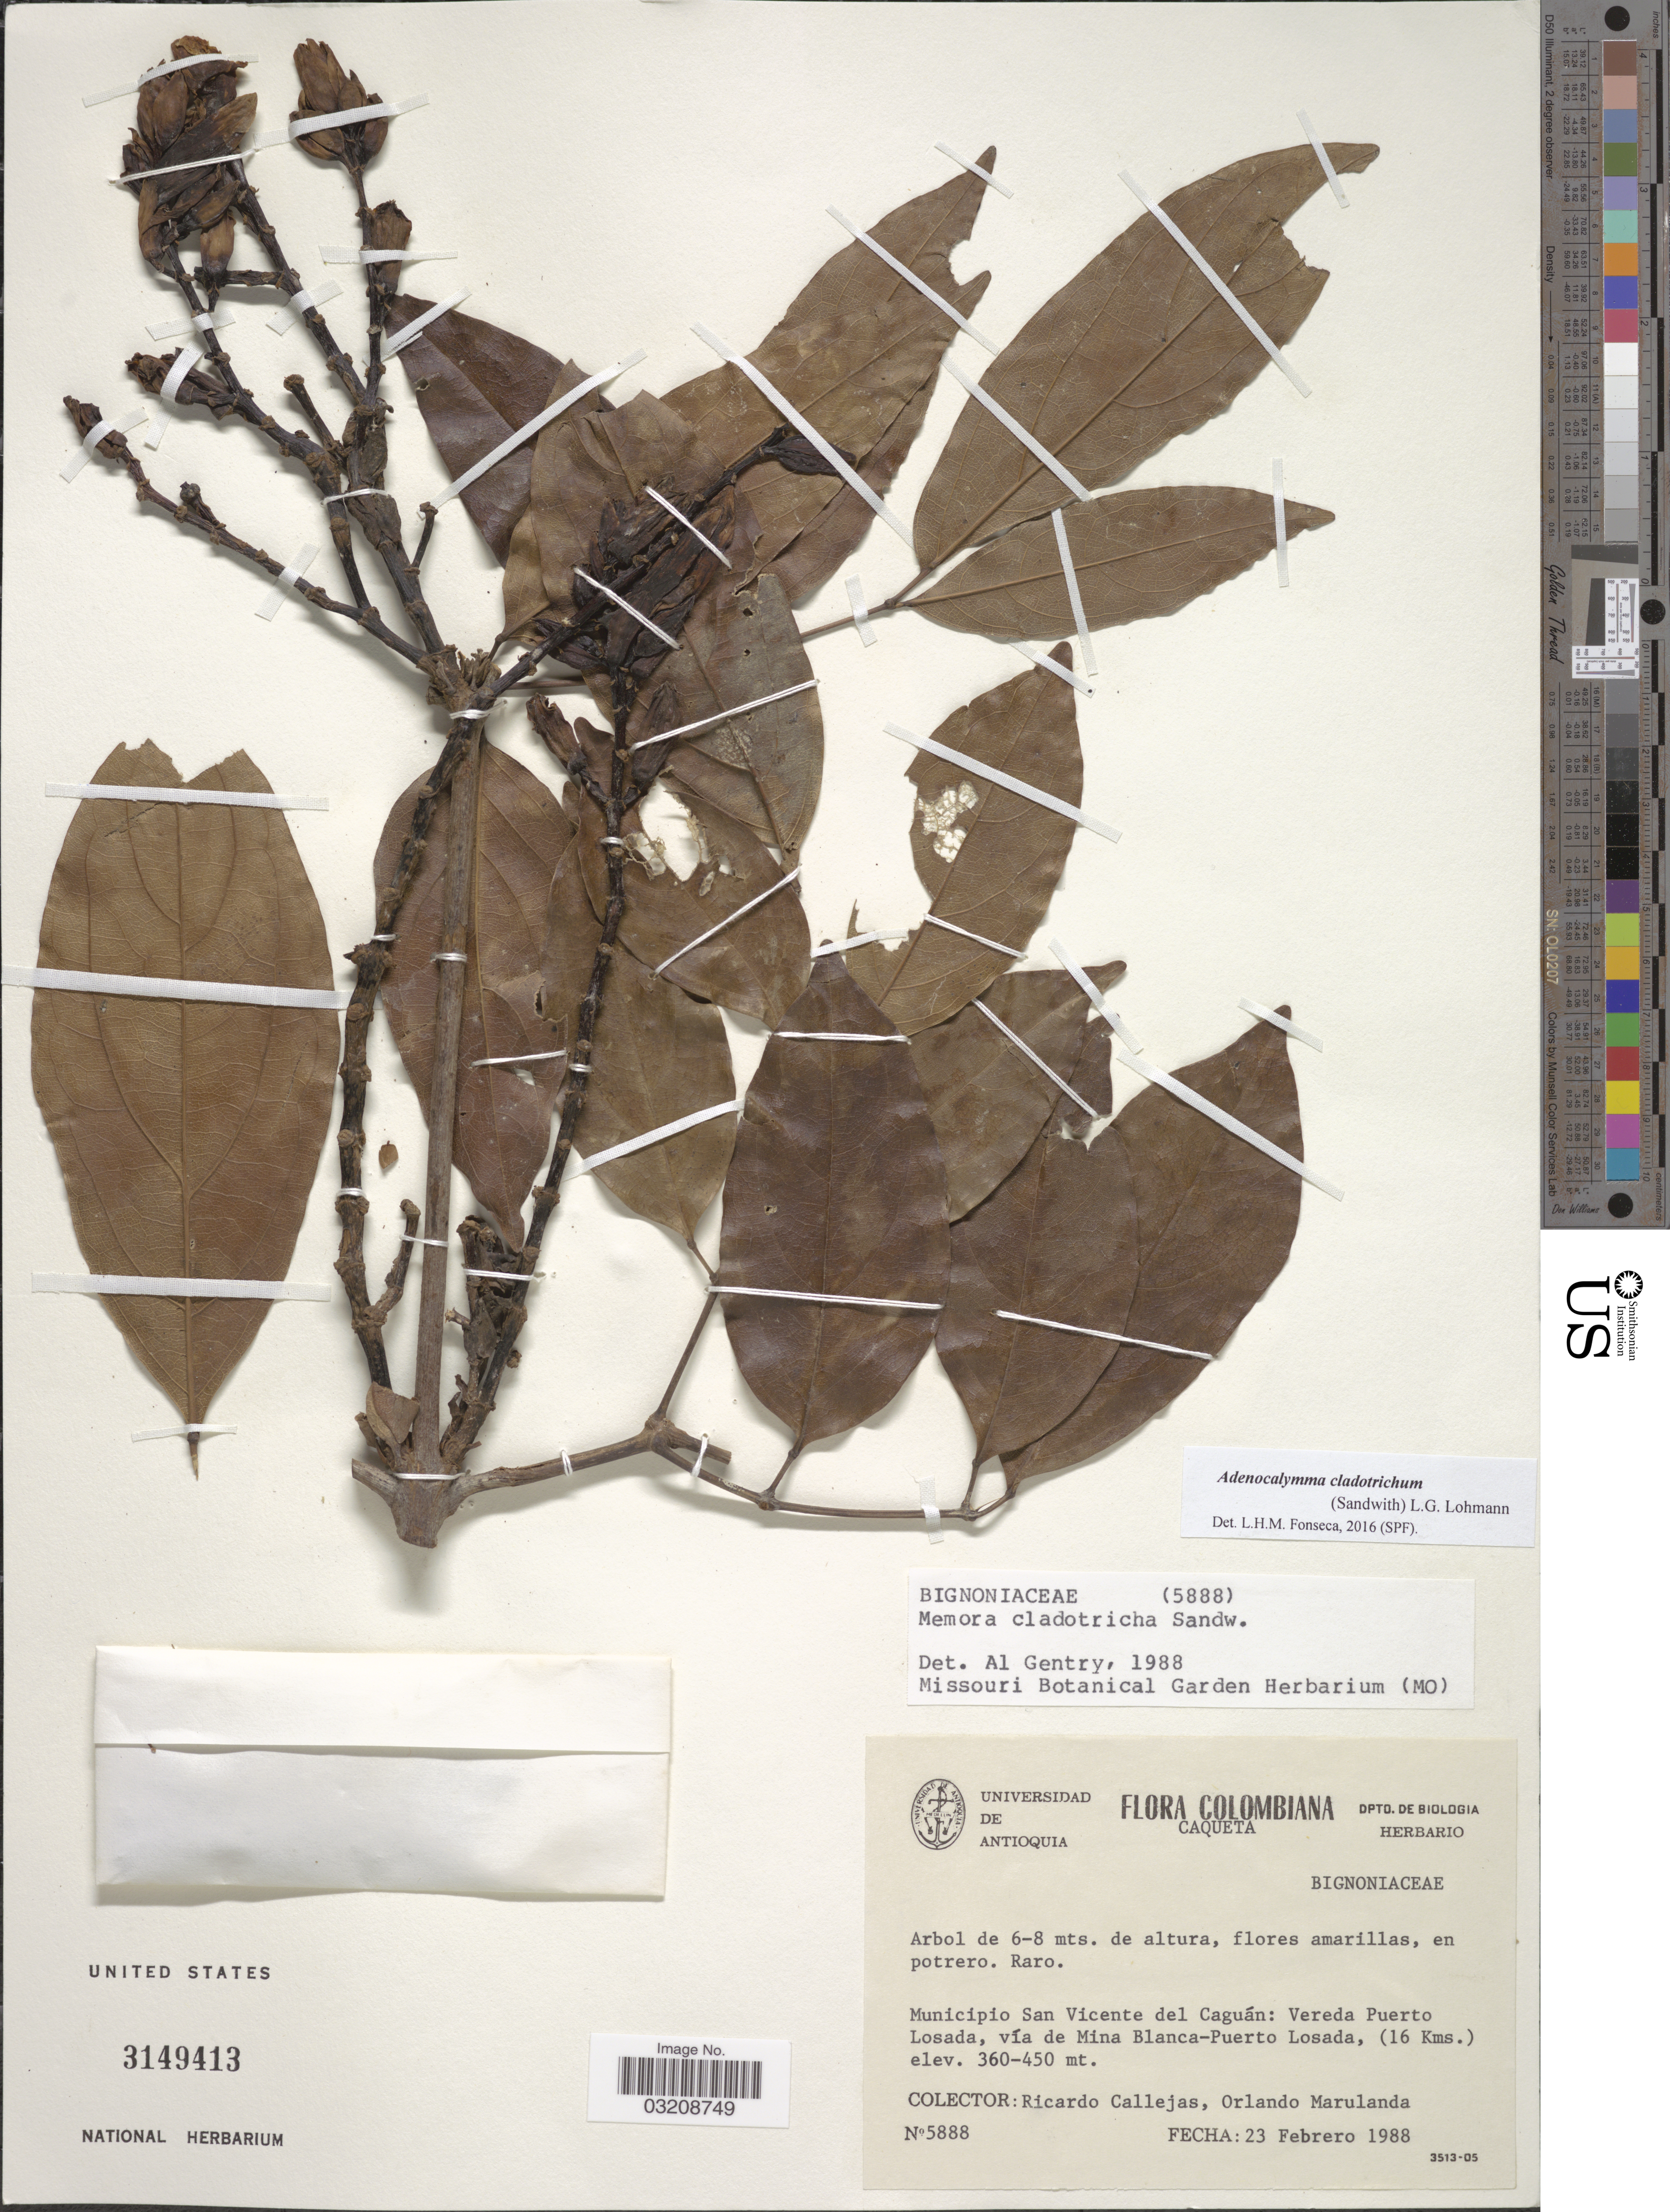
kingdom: Plantae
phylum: Tracheophyta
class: Magnoliopsida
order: Lamiales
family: Bignoniaceae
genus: Adenocalymma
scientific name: Adenocalymma cladotrichum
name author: (Sandwith) L.G. Lohmann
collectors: R. Callejas & O. Marulanda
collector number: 5888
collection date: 1988-02-23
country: Colombia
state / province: Caquetá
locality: Municipio San Vicente del Caguán: Vereda Puerto Losada, vía de Mina Blanca-Puerto Losada, (16 Kms.)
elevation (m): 360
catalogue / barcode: US 3149413